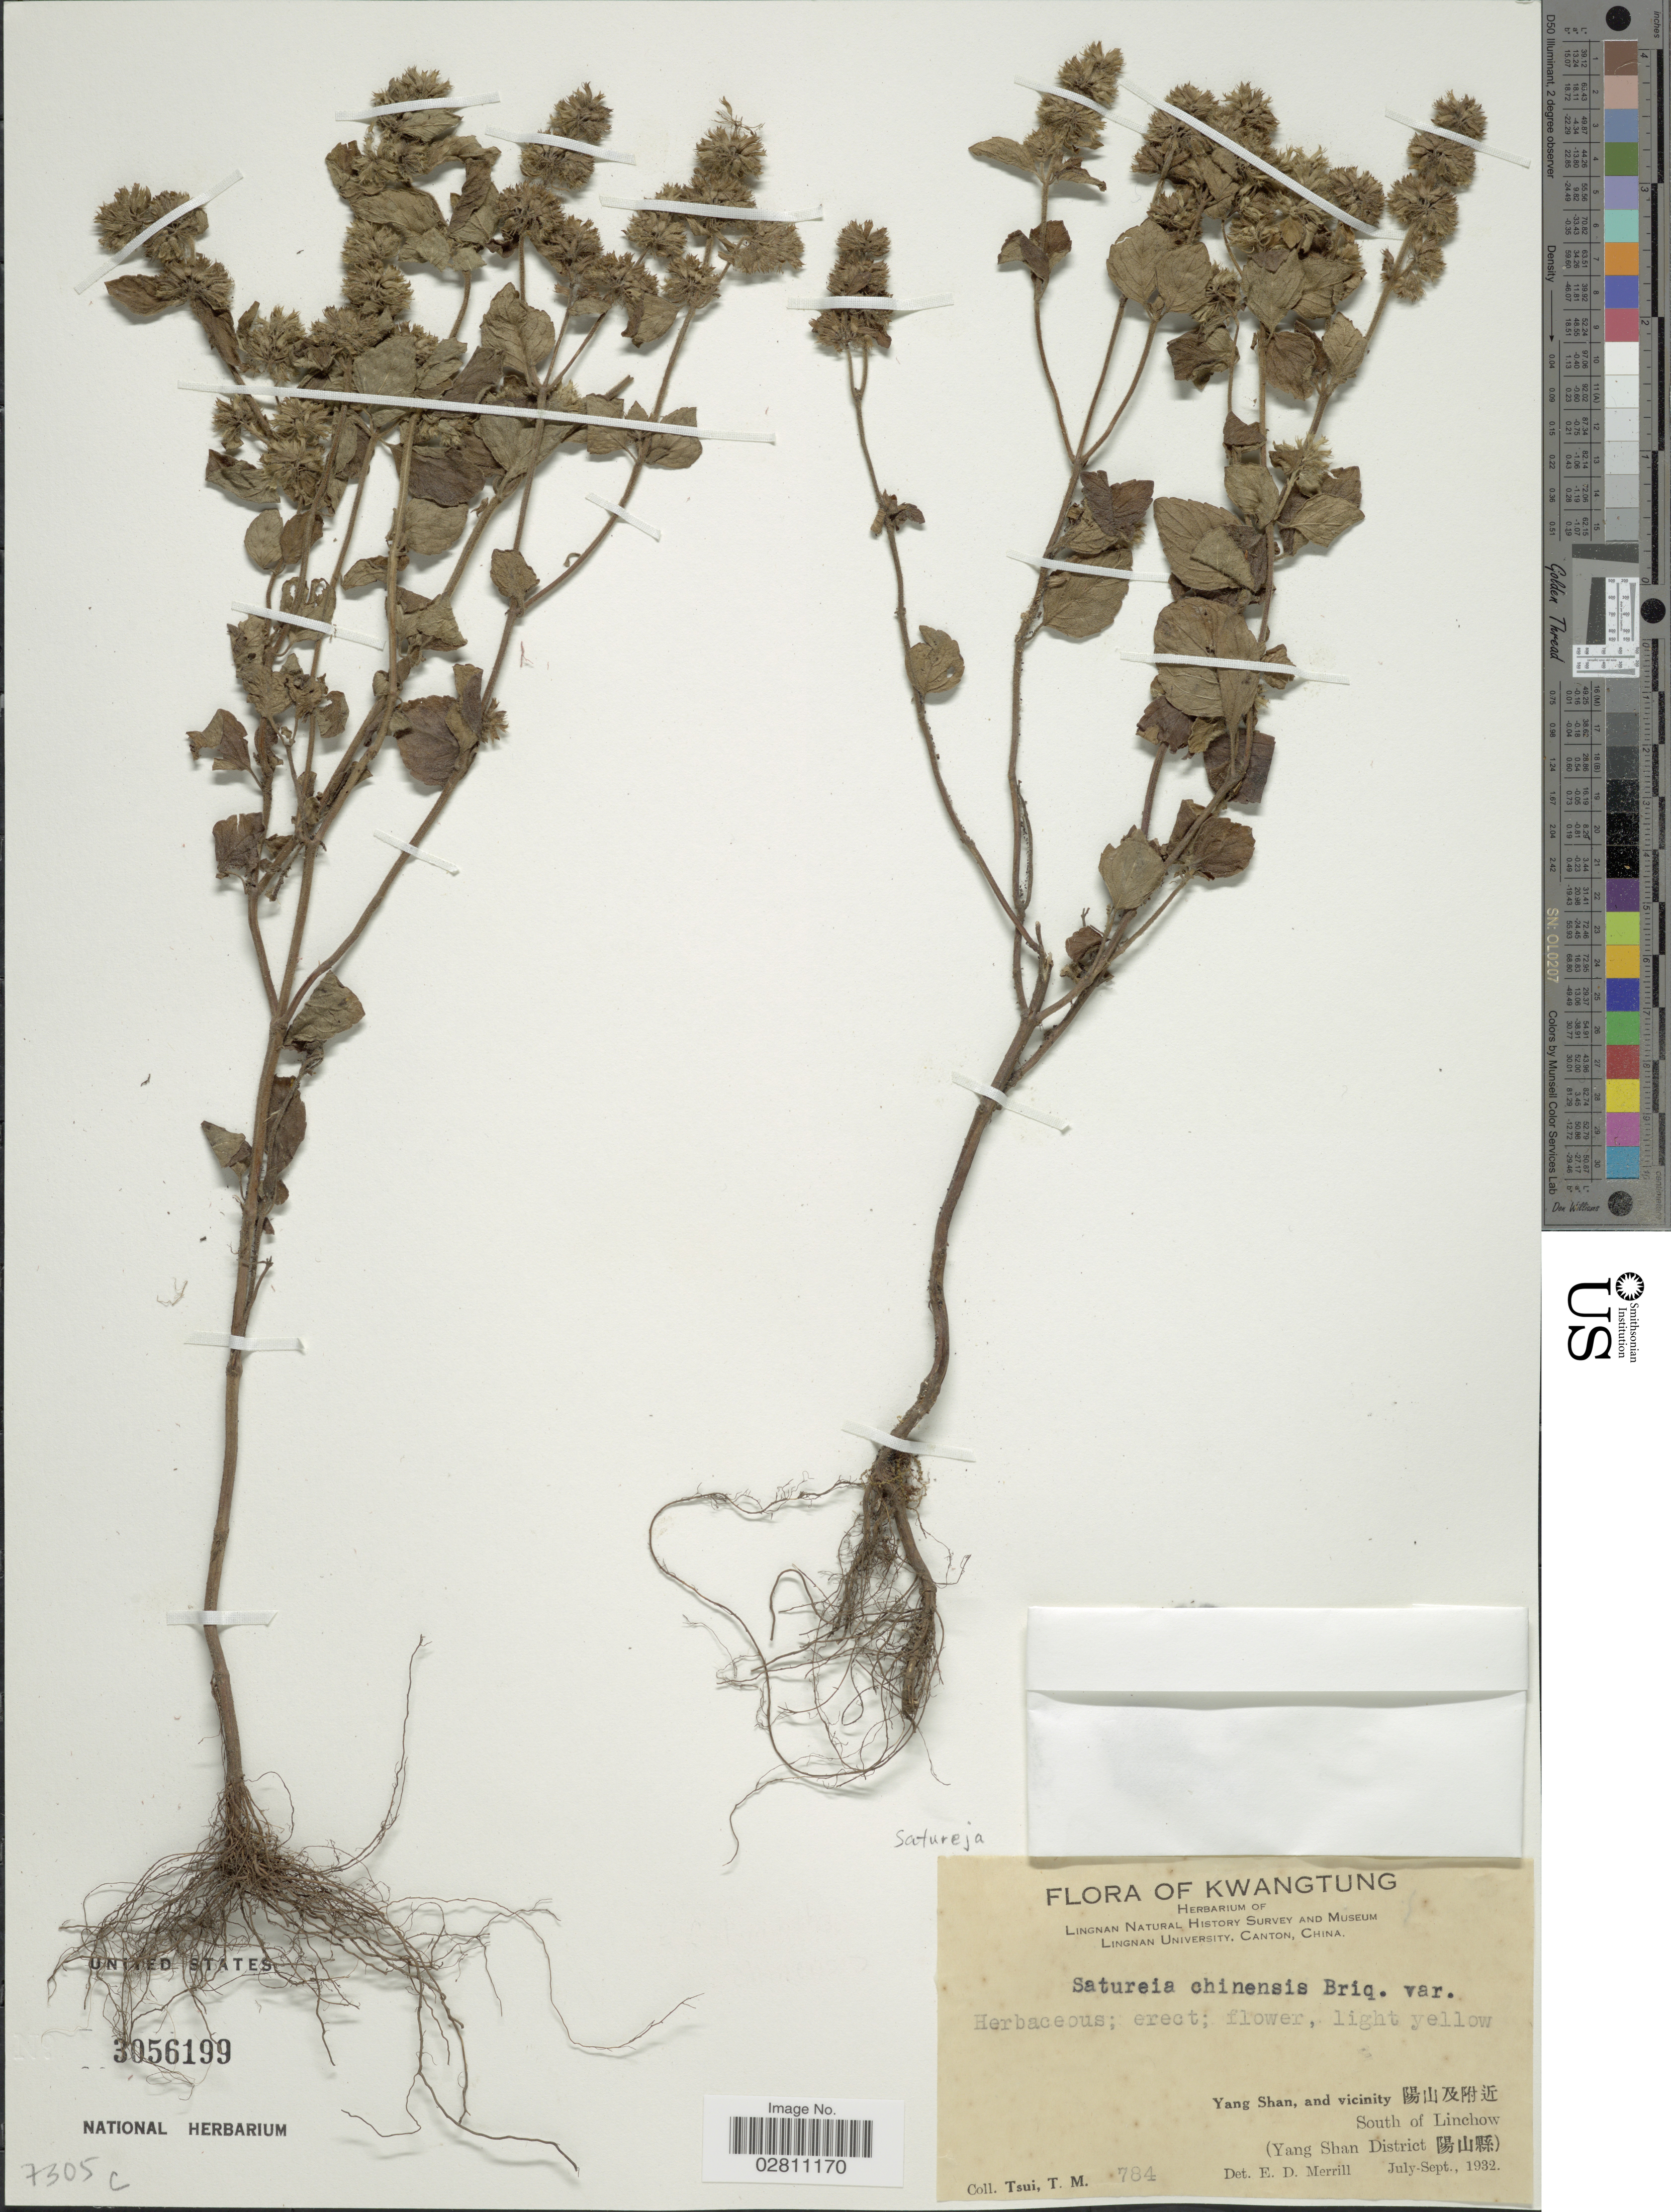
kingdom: Plantae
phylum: Tracheophyta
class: Magnoliopsida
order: Lamiales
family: Lamiaceae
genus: Clinopodium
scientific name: Clinopodium chinense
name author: (Benth.) Kuntze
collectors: T. Tsui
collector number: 784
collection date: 1932-07/1932-09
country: China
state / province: Guangdong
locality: Kwangtung, Yang Shan, and vicinity, South of Linchow (Yang Shan District).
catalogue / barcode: US 3056199